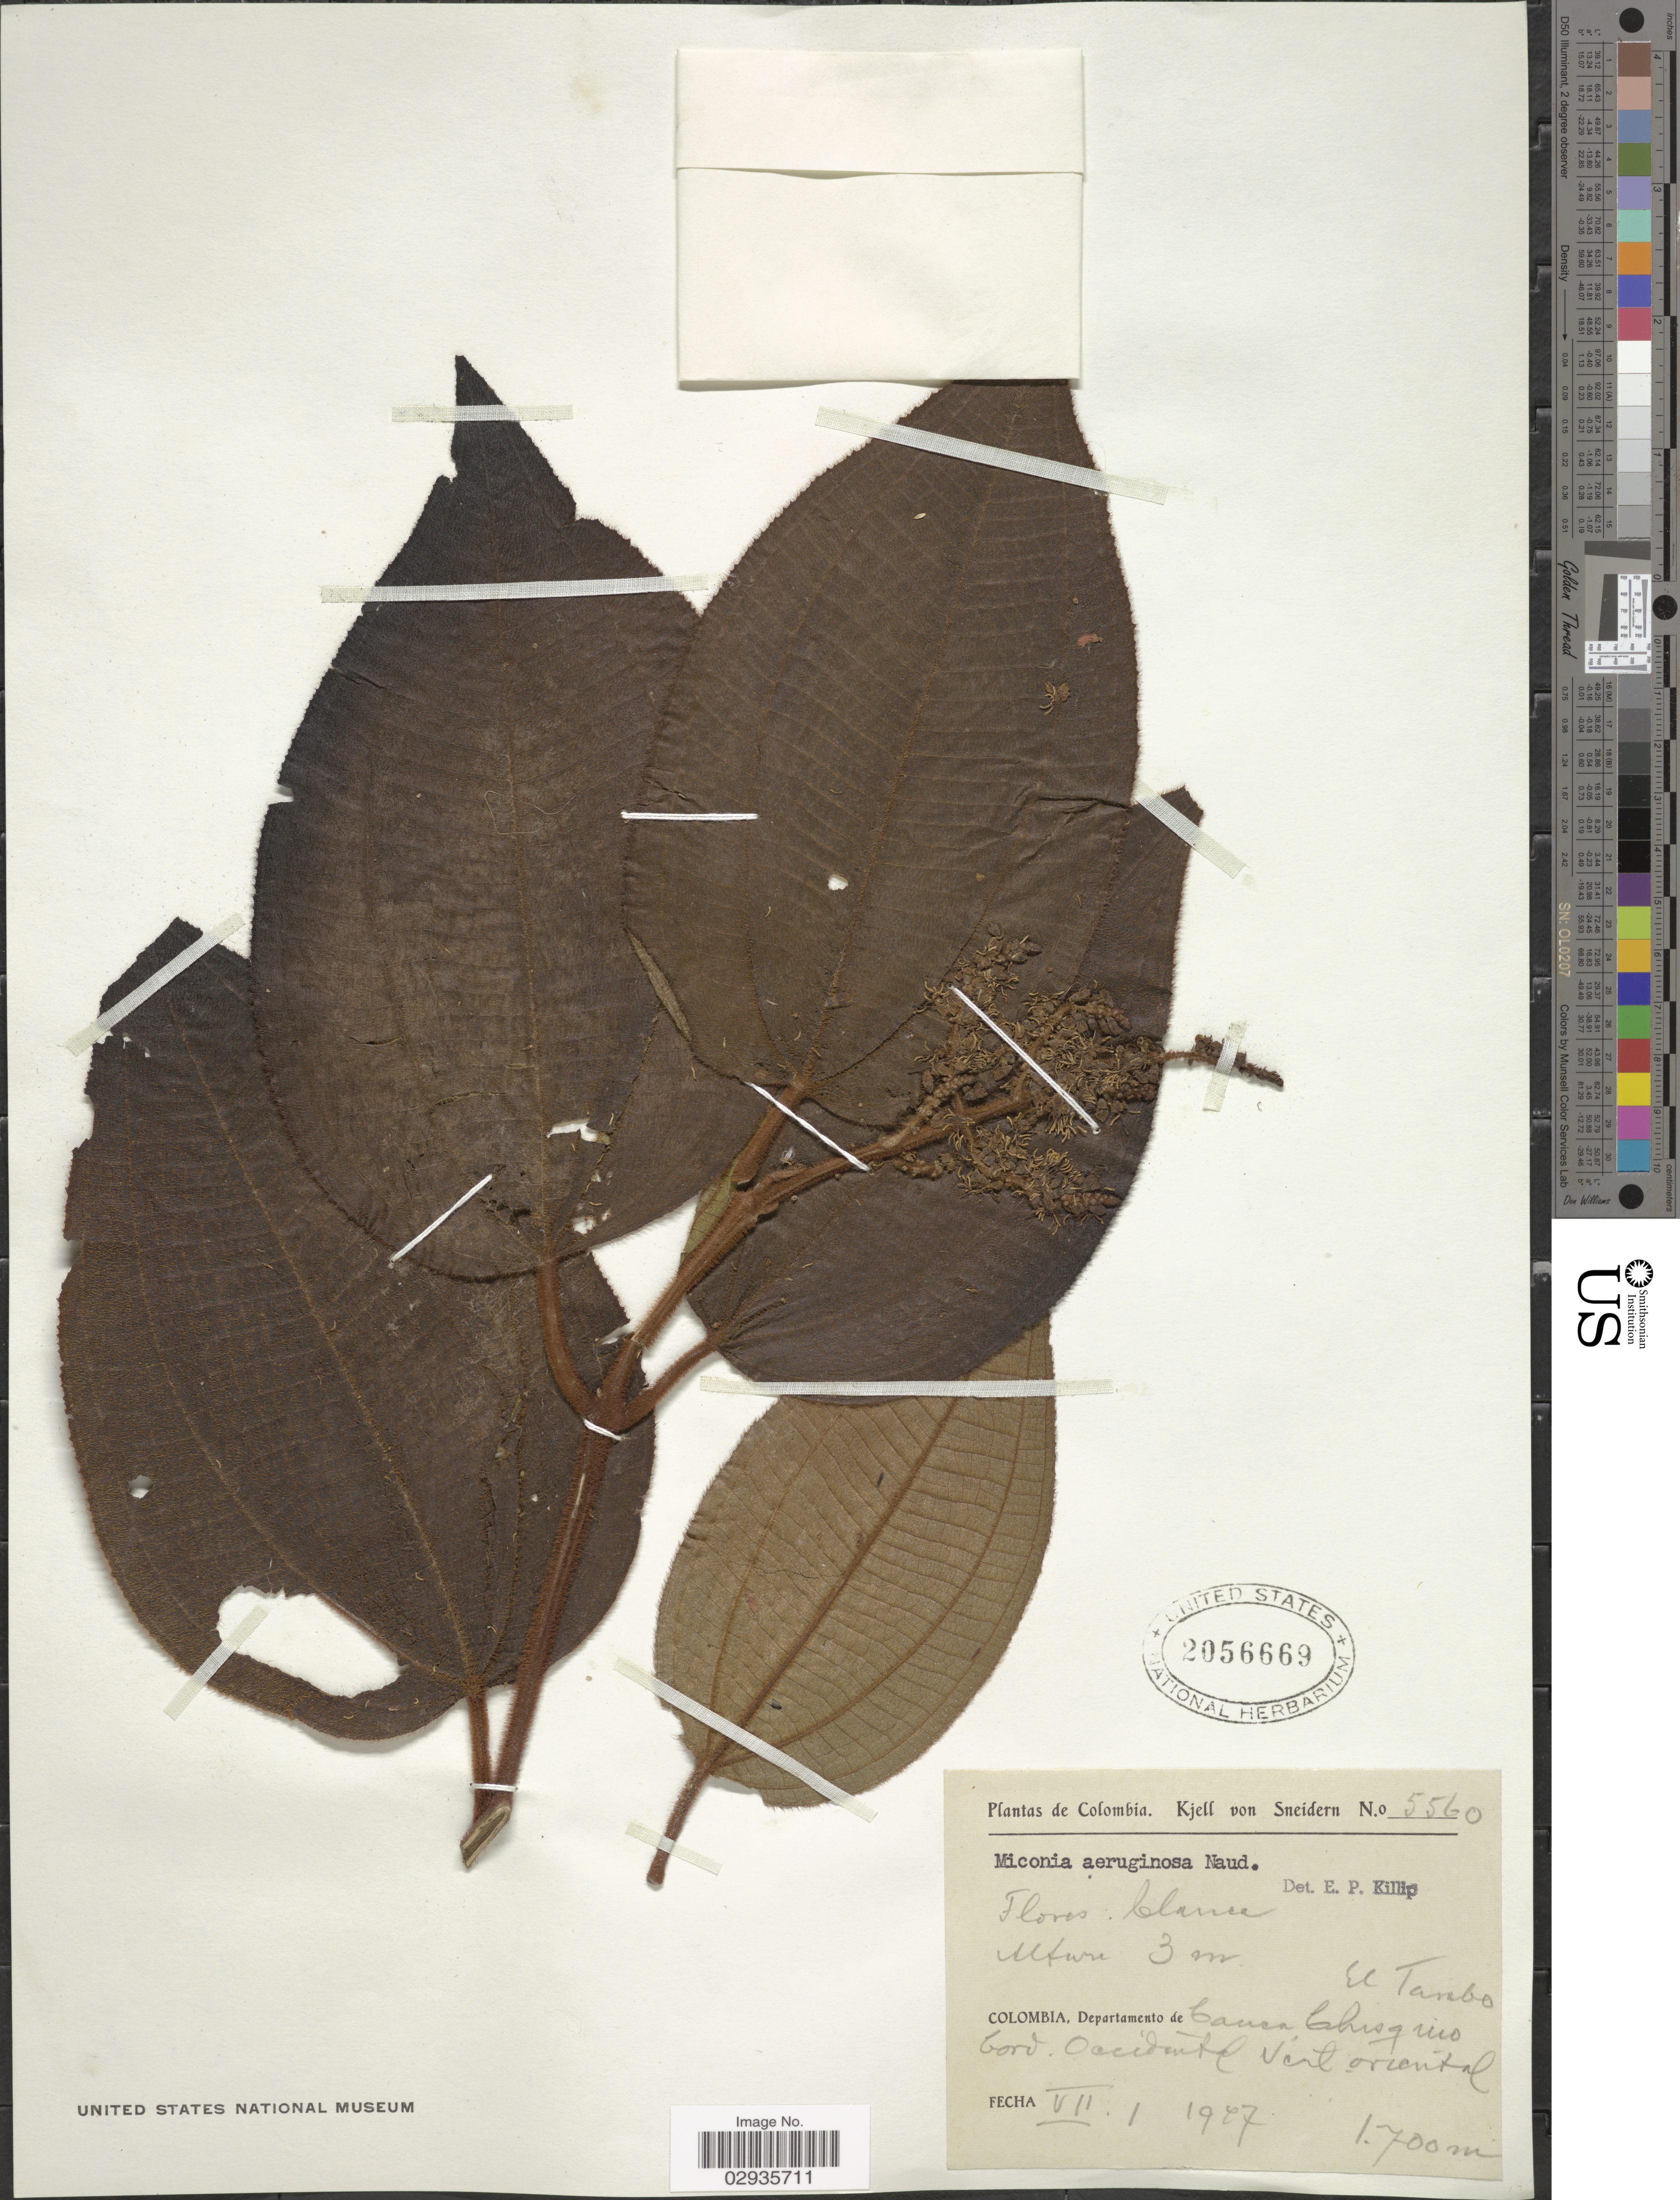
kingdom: Plantae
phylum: Tracheophyta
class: Magnoliopsida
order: Myrtales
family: Melastomataceae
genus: Miconia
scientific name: Miconia aeruginosa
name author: Naudin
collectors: K. von Sneidern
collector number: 5560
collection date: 1947-07-01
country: Colombia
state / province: Cauca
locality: Departamento de Cauca. Chisquio. Cord. Occidental Vert. oriental.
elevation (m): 1700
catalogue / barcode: US 2056669